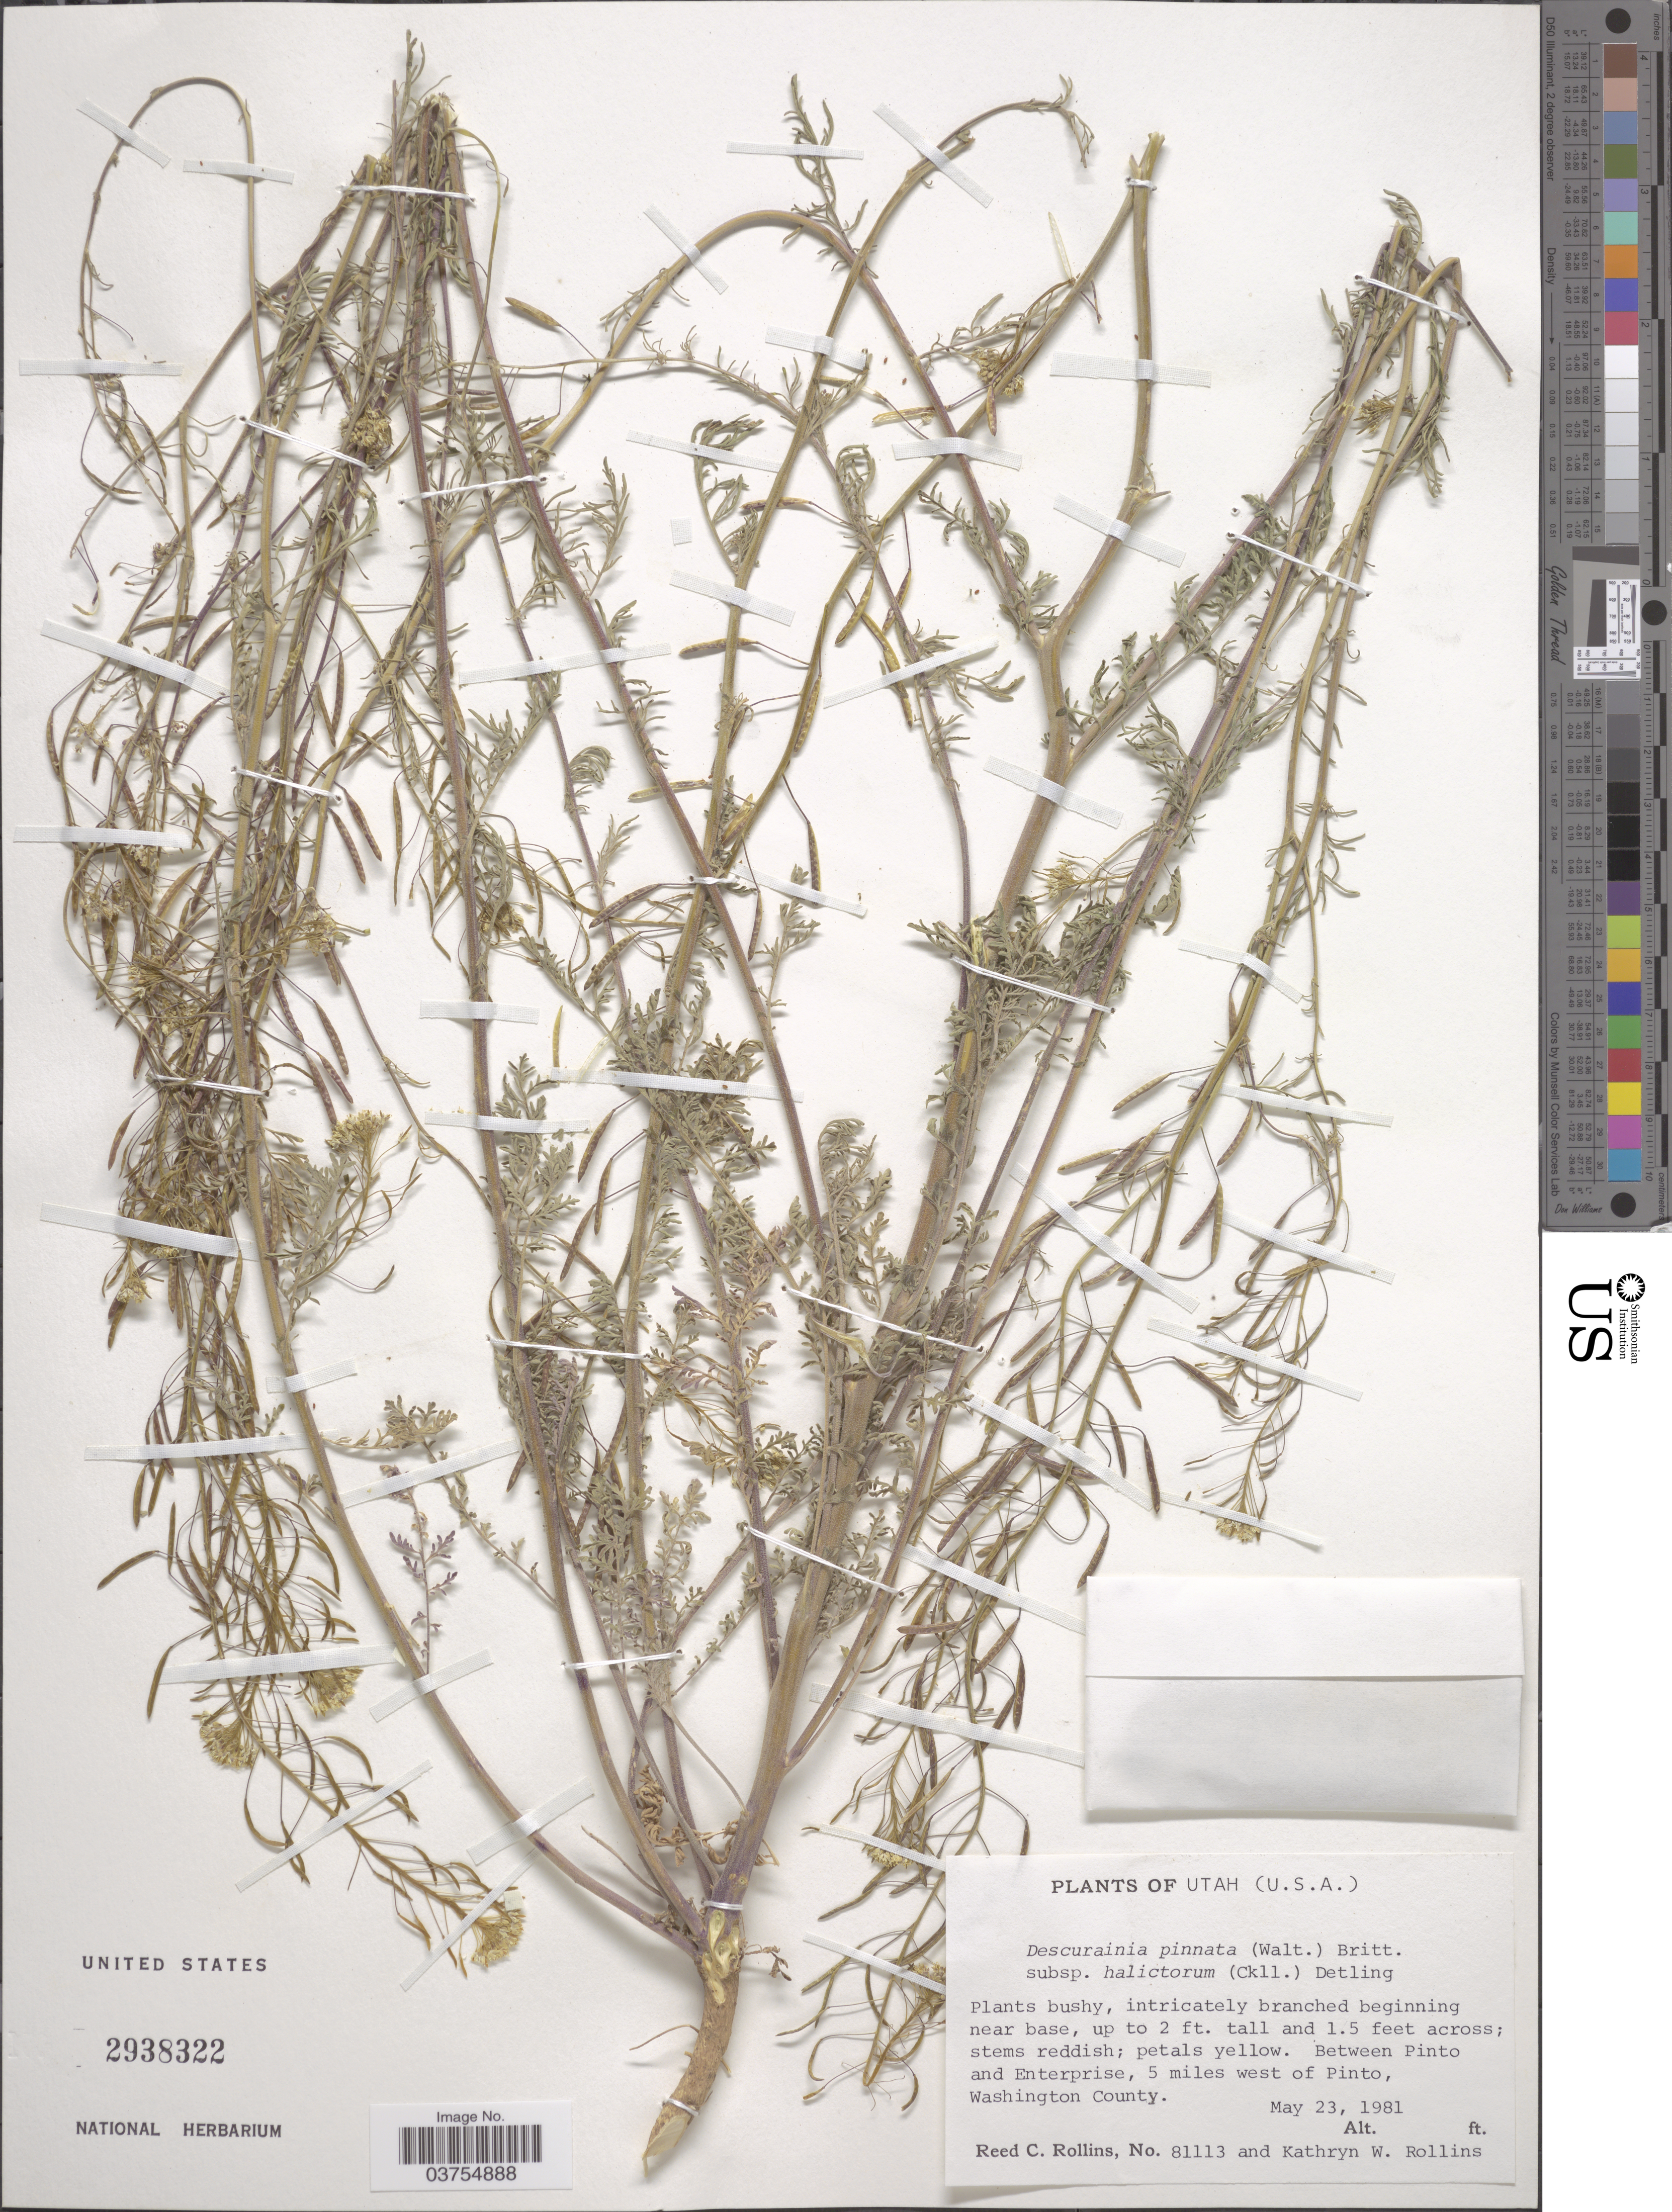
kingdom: Plantae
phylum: Tracheophyta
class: Magnoliopsida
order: Brassicales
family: Brassicaceae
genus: Descurainia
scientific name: Descurainia pinnata subsp. halictorum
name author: (Cockerell) Detling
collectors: R. C. Rollins & K. W. Rollins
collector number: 81113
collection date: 1981-05-23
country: United States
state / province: Utah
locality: Between Pinto and Enterprise, 5 miles west of Pinto, Washington County.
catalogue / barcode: US 2938322